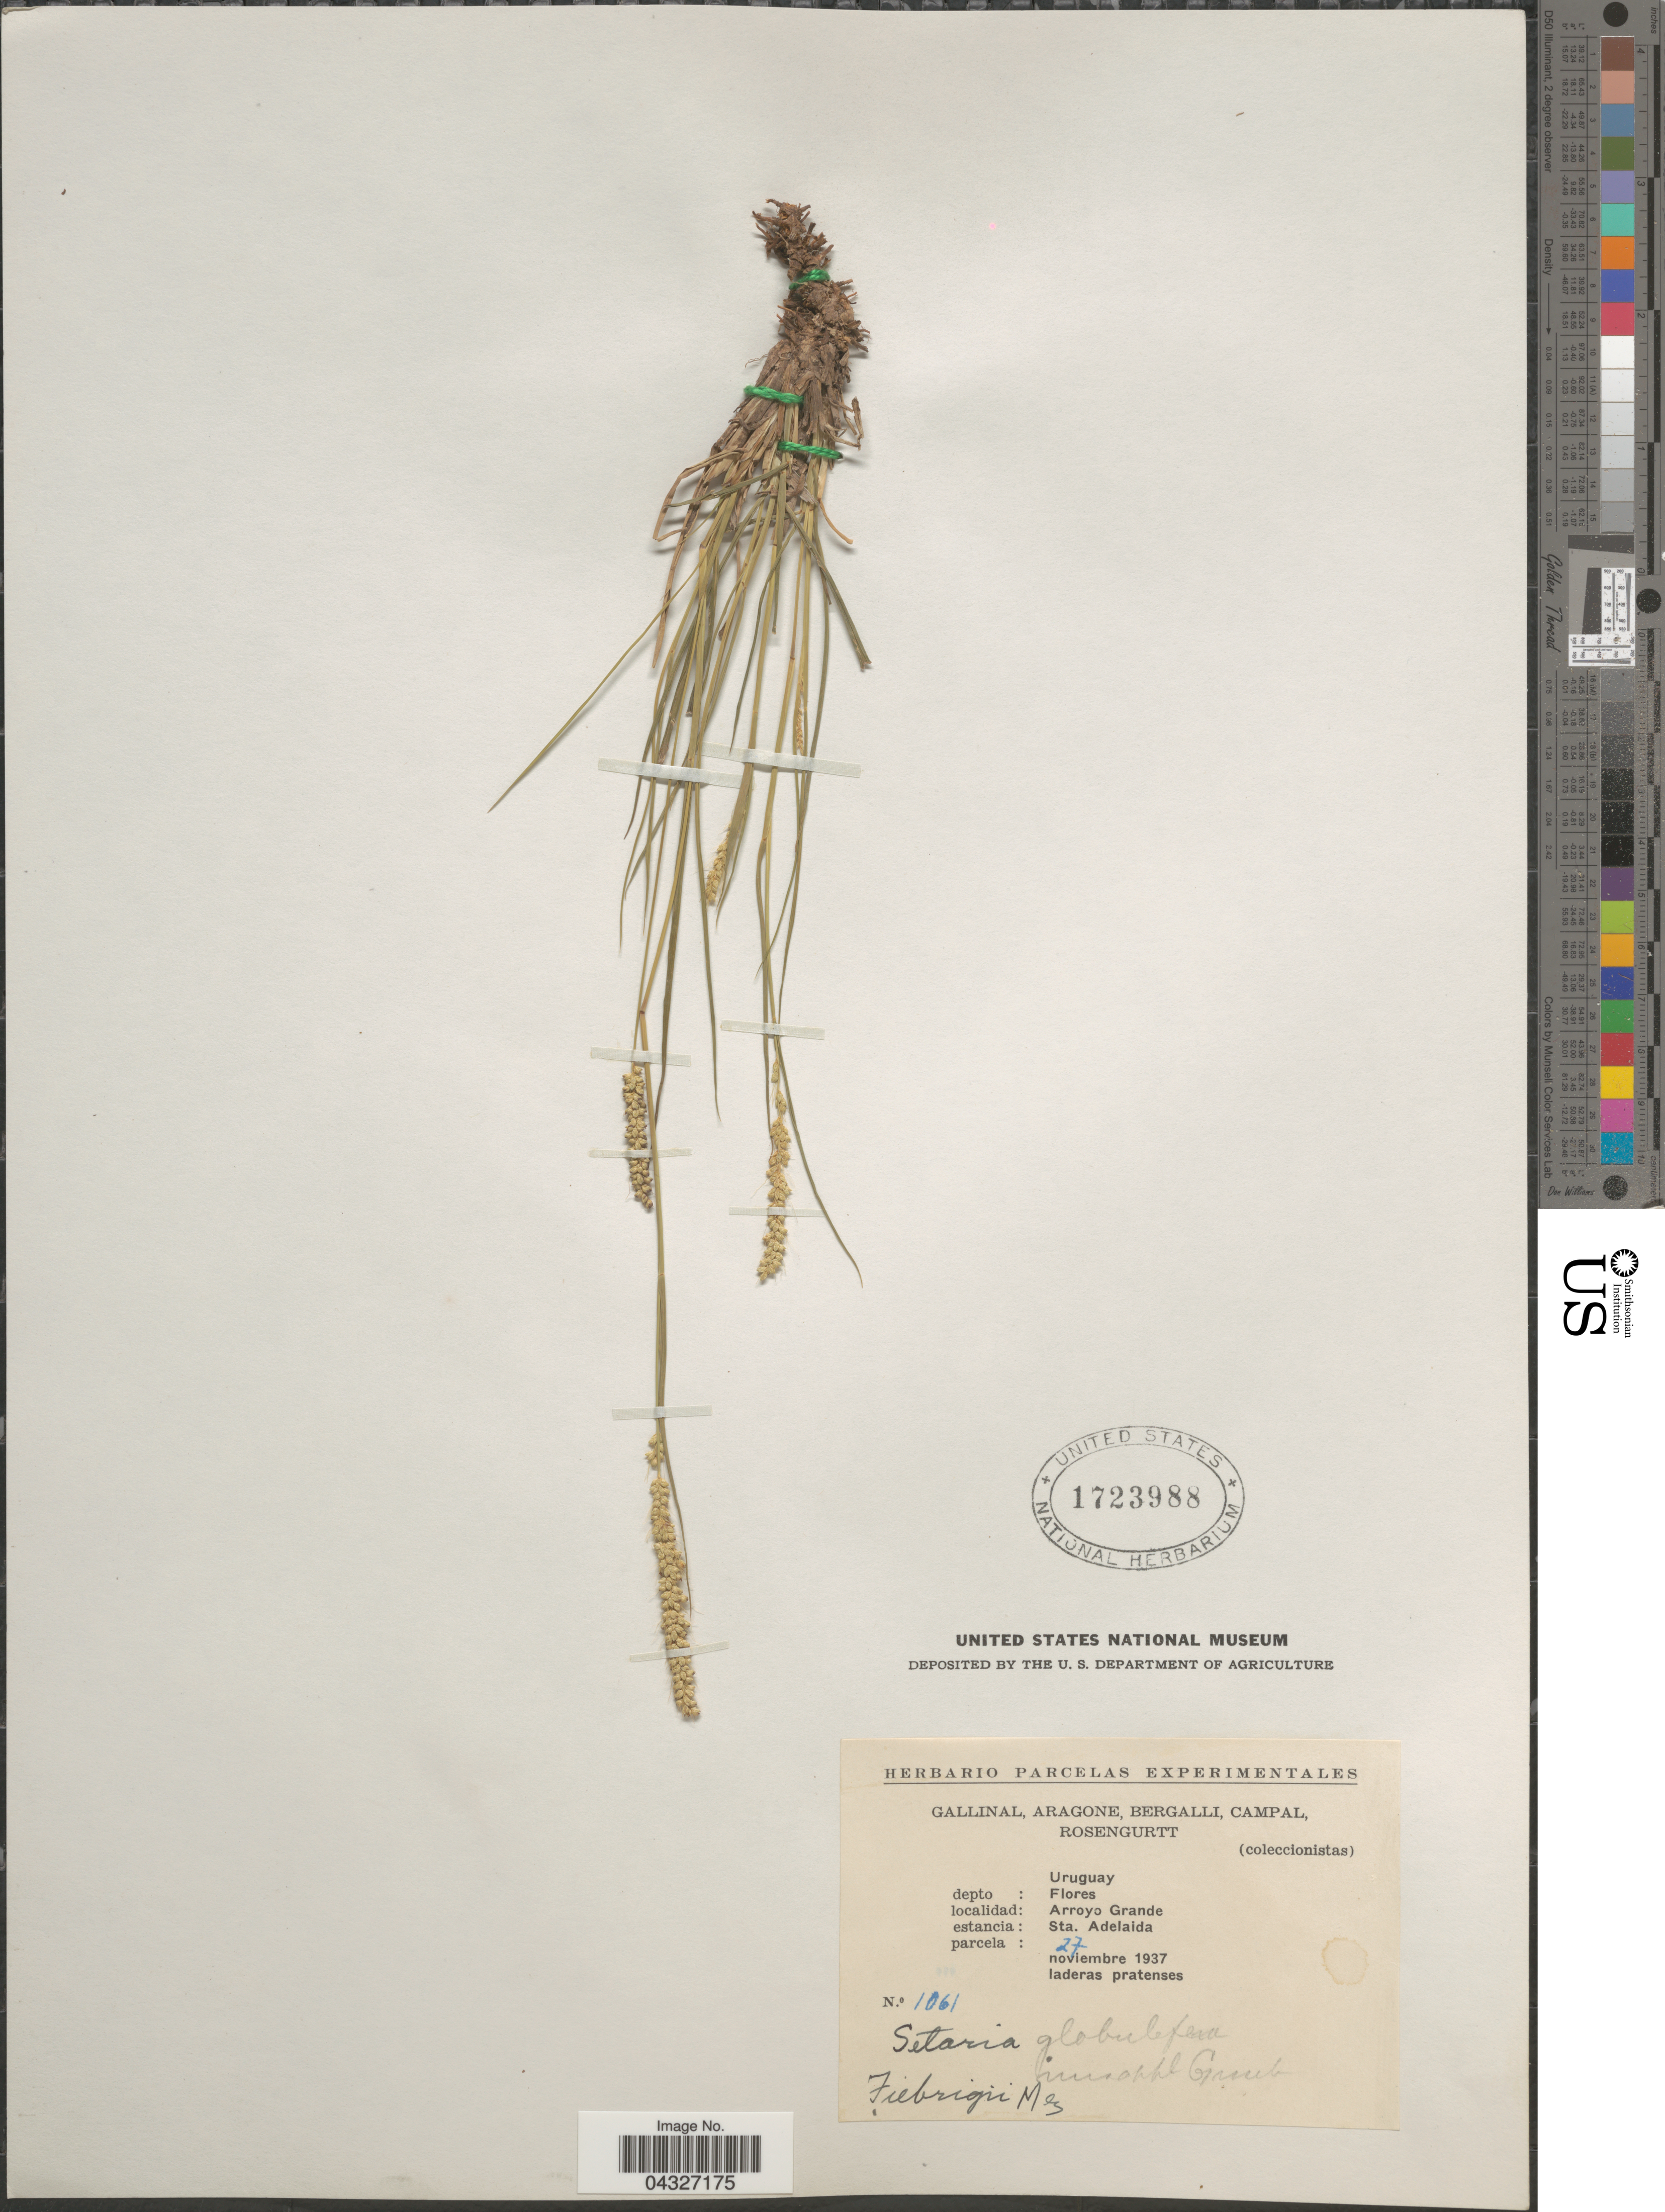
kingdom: Plantae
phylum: Tracheophyta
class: Liliopsida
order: Poales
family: Poaceae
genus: Setaria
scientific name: Setaria fiebrigii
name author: R.A.W. Herrm.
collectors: -. Gallinal, -- Aragone, -- Bergalli, -- Campal & Rosengurtt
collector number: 1061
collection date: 1937-11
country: Uruguay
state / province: Flores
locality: Depto: Flores. Arroyo Grande. Estancia: Sta. Adelaida. Parcela: 27.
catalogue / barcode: US 1723988